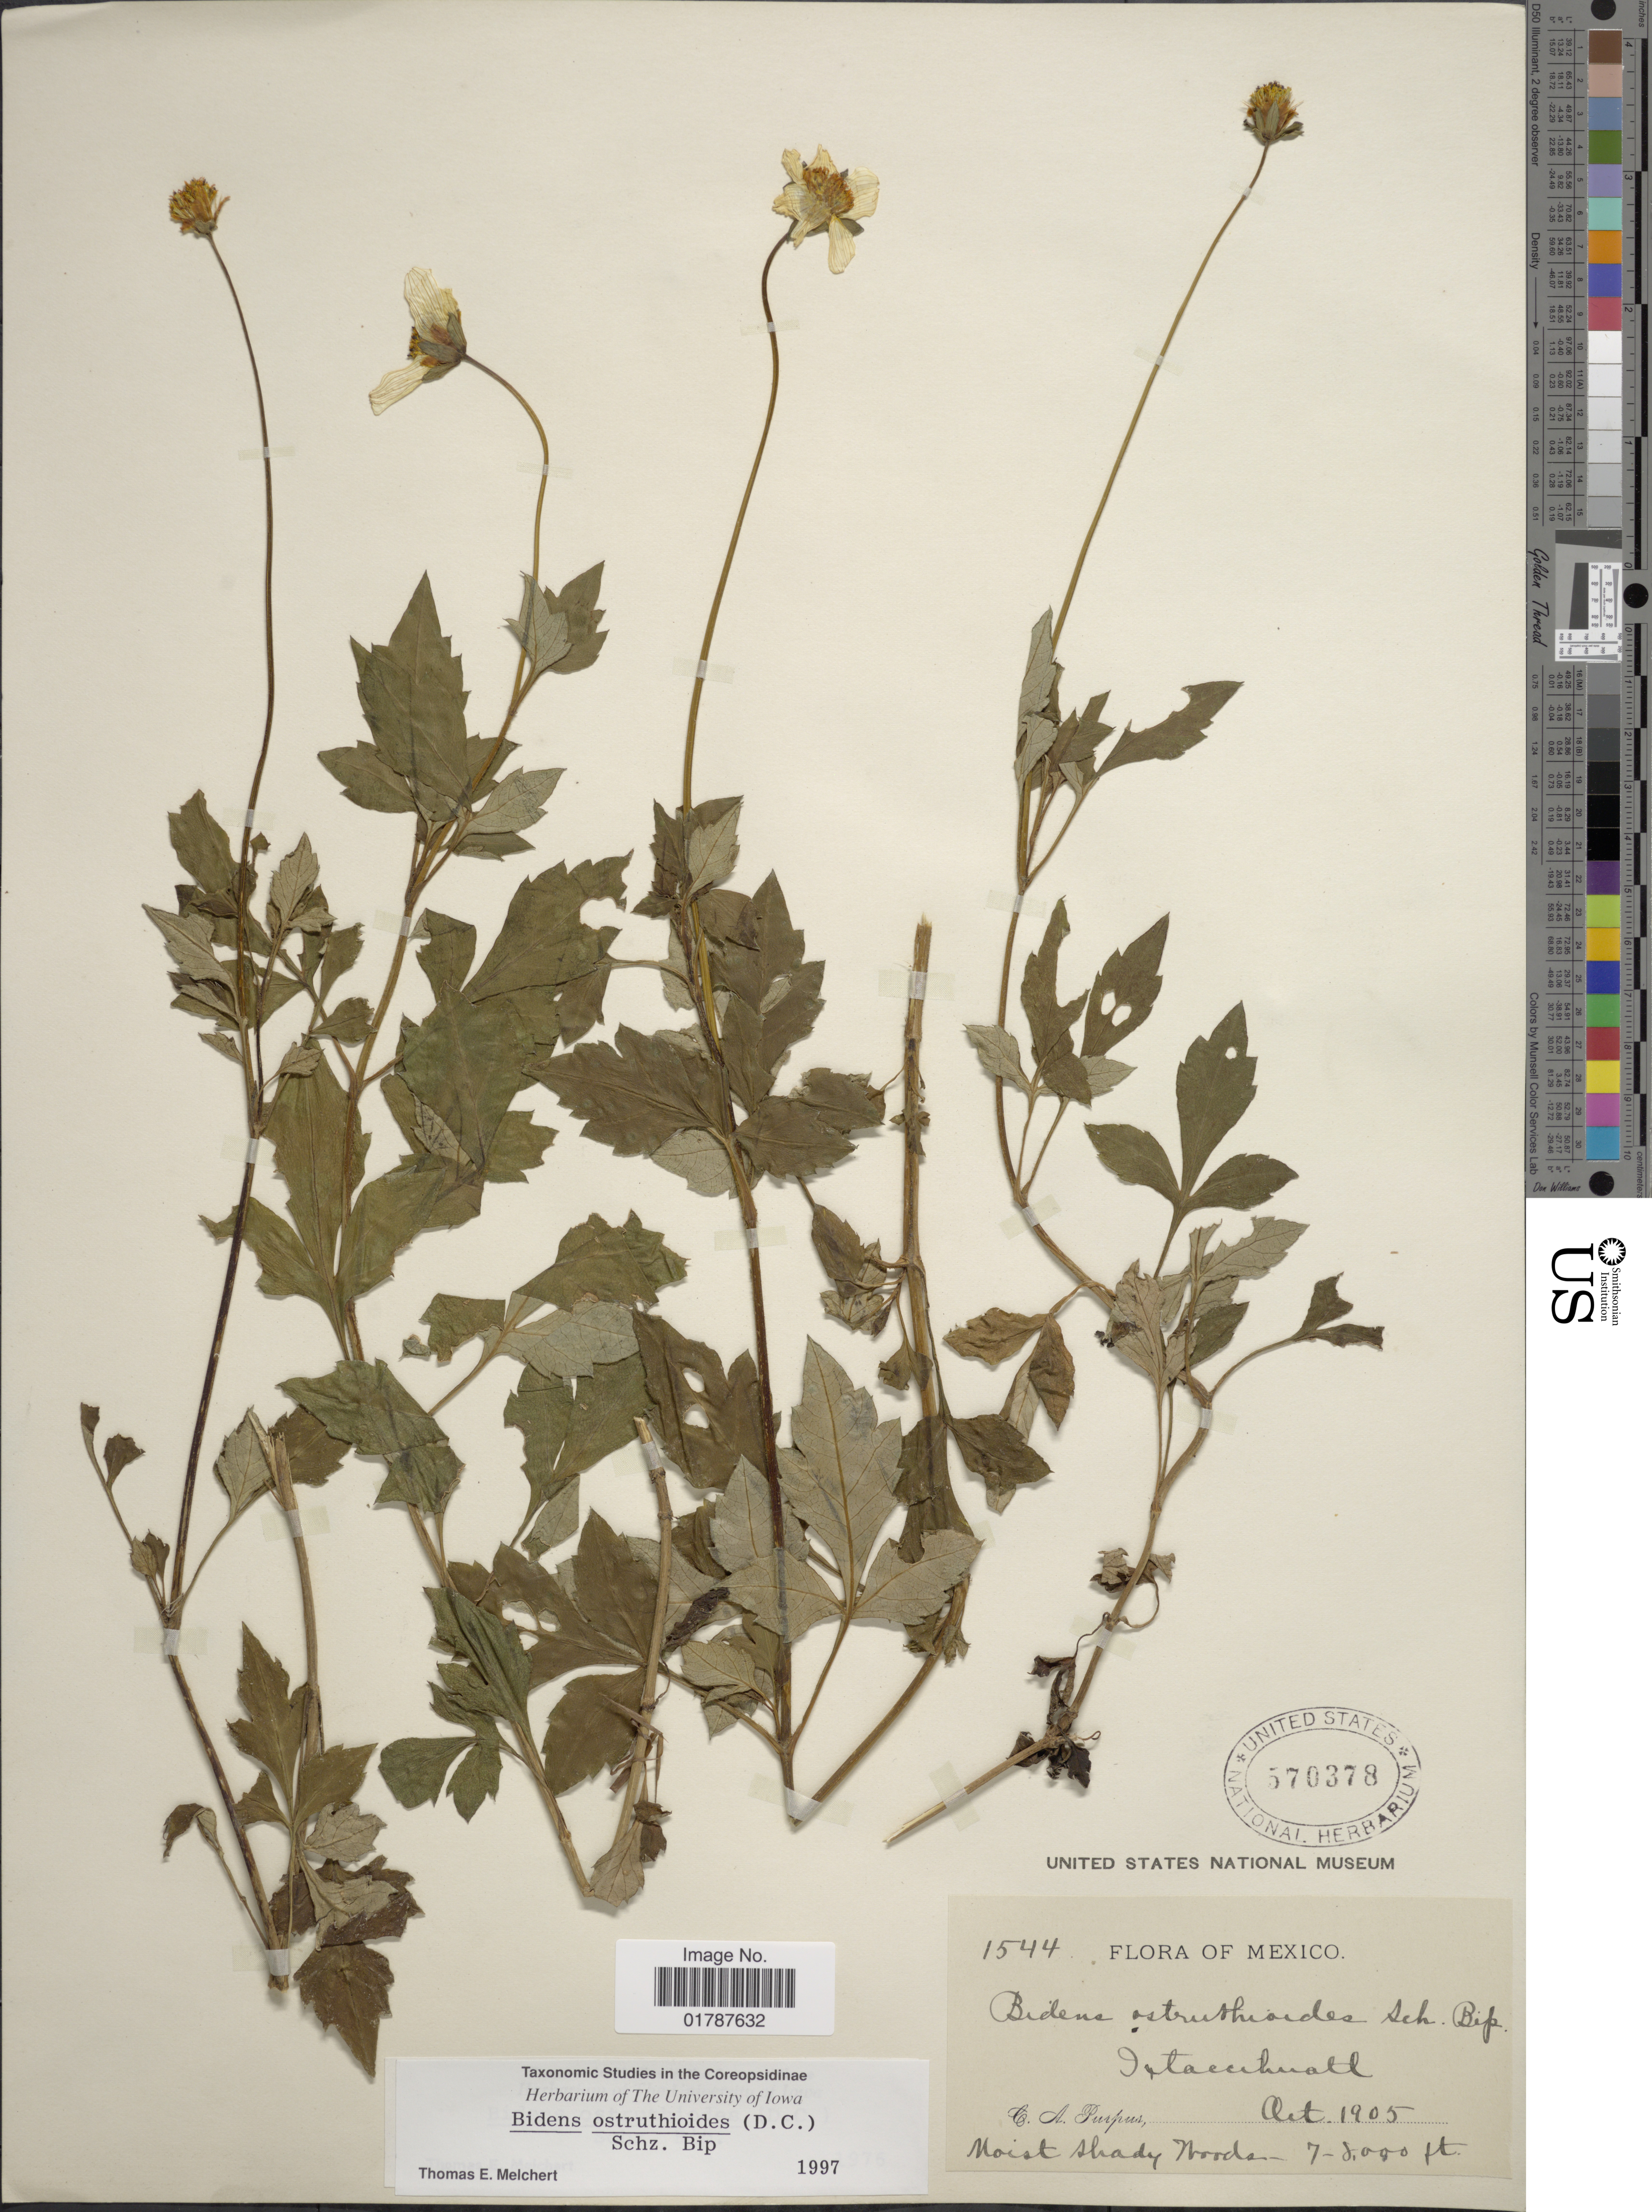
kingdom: Plantae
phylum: Tracheophyta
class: Magnoliopsida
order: Asterales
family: Asteraceae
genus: Bidens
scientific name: Bidens ostruthioides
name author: (DC.) Sch. Bip.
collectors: C. A. Purpus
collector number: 1544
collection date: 1905-10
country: Guatemala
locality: Iztaccihuatl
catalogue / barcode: US 570378